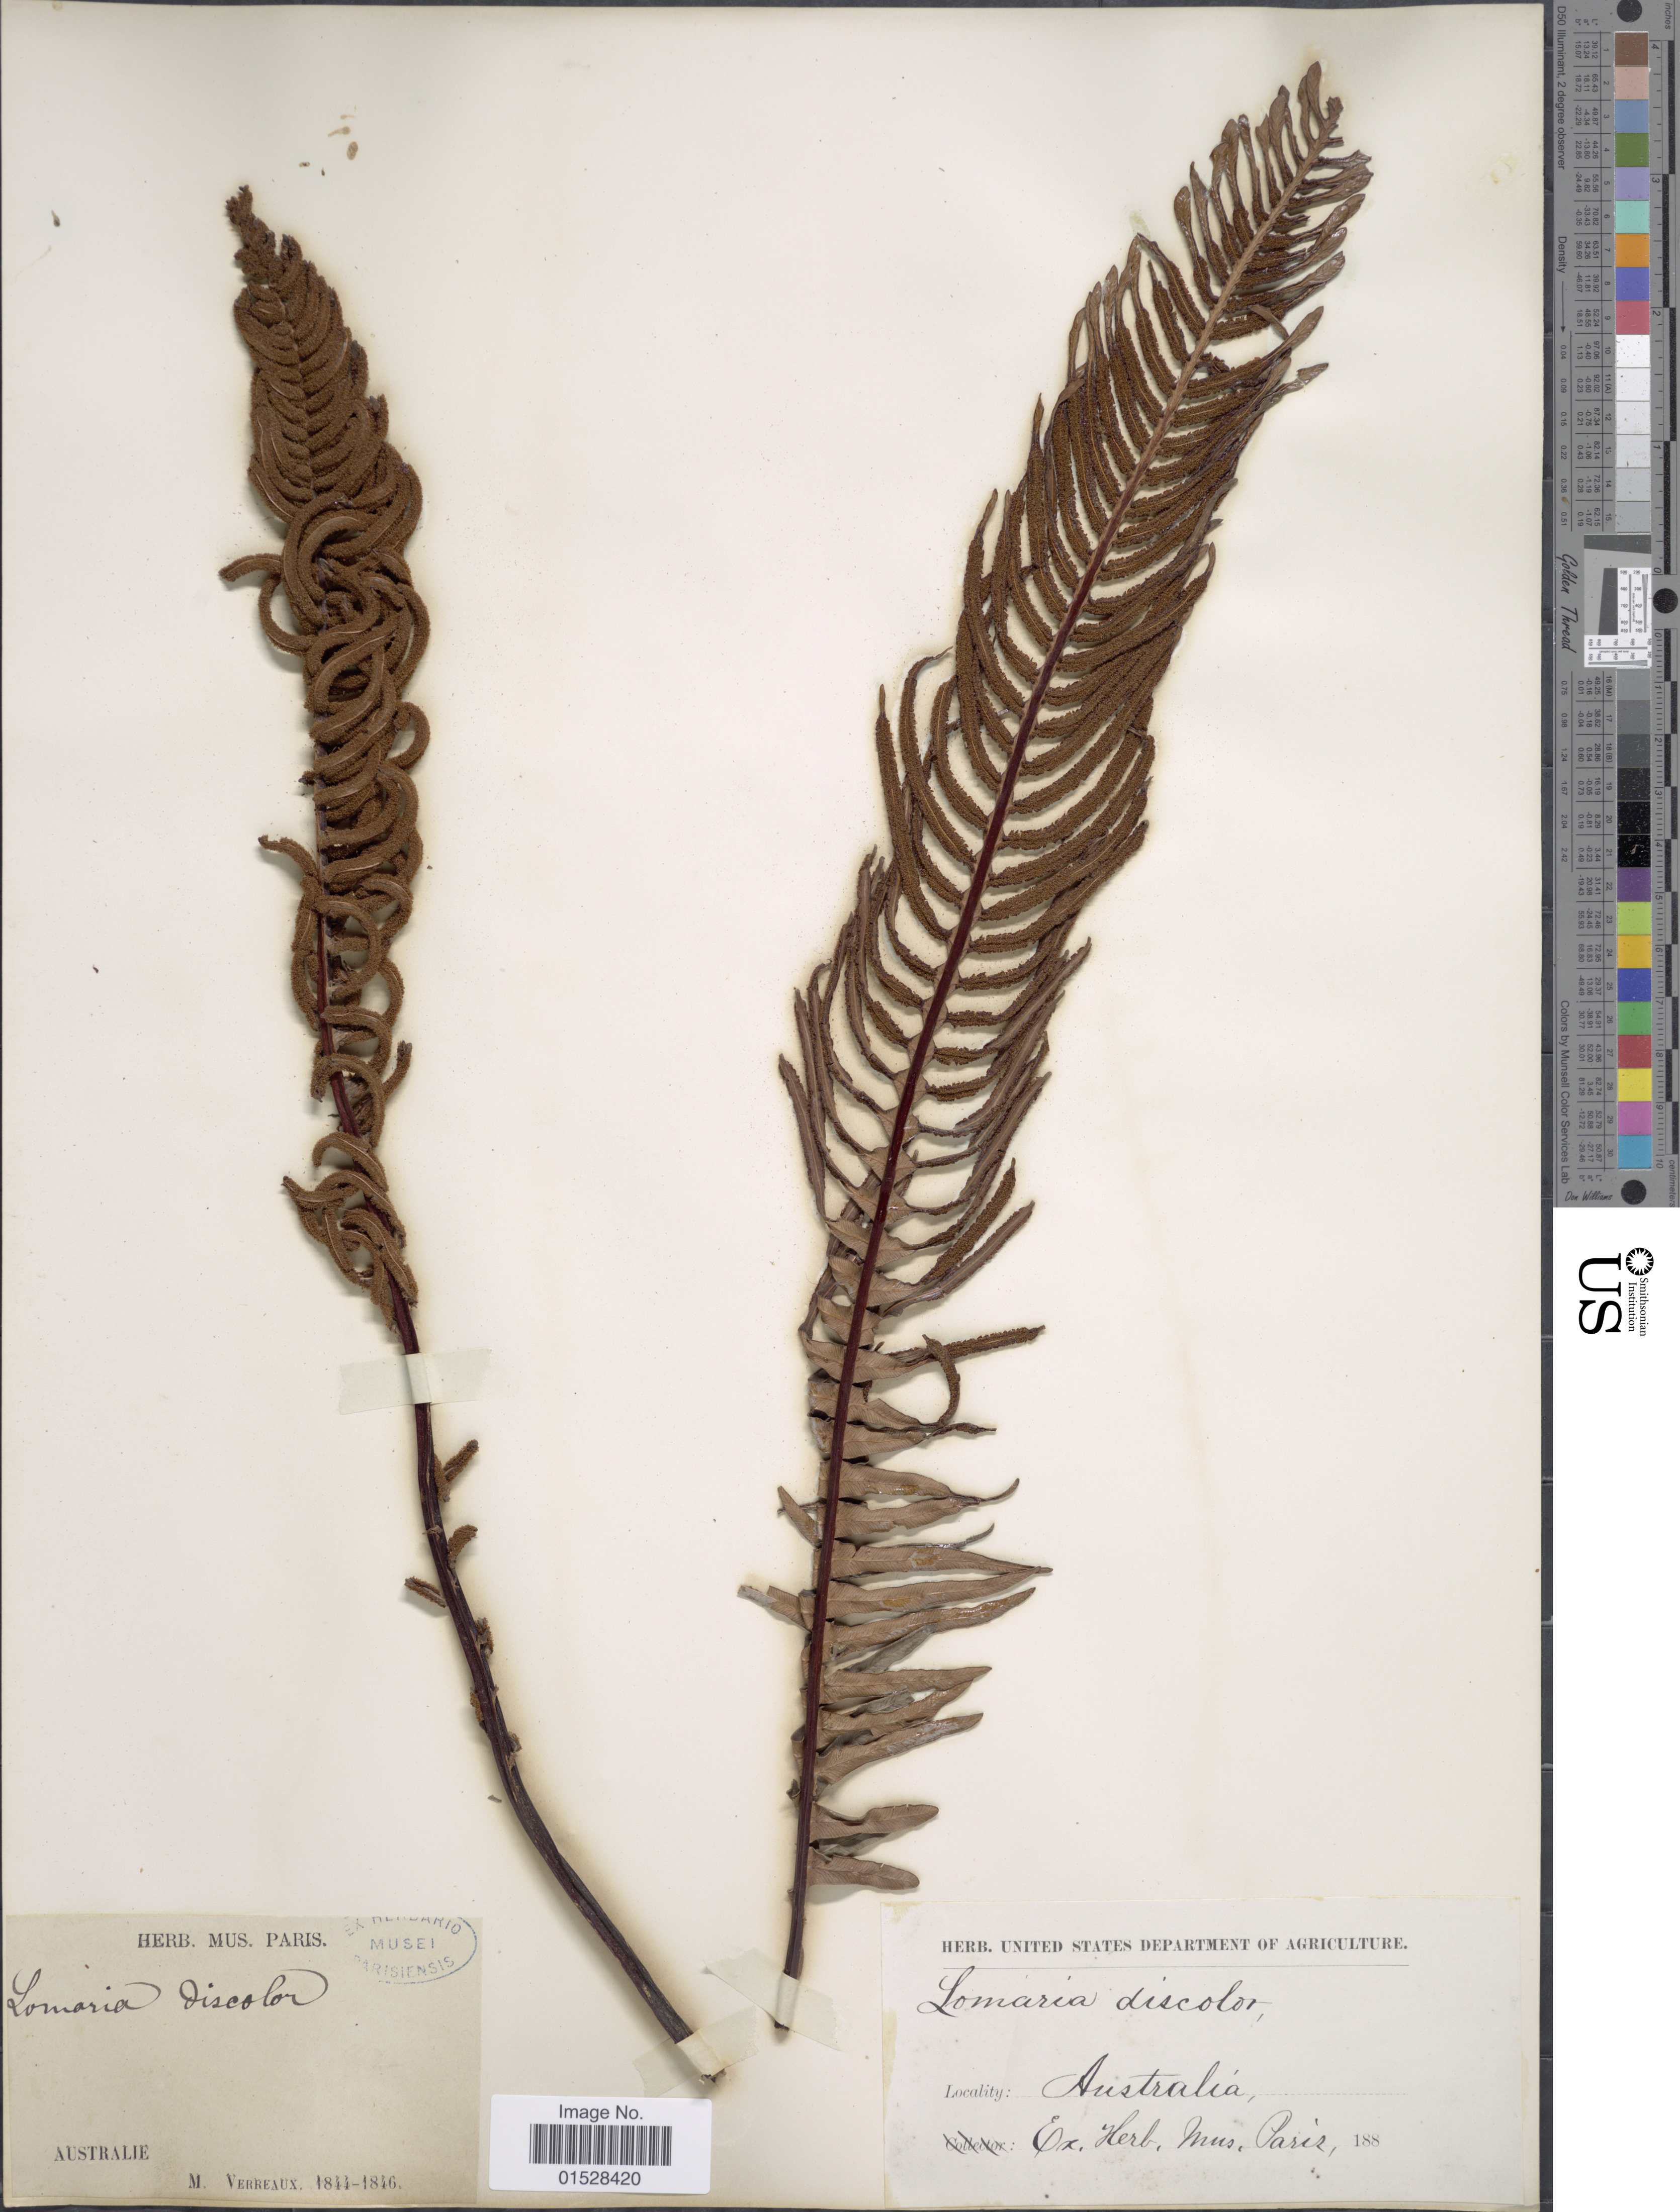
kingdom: Plantae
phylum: Tracheophyta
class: Polypodiopsida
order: Polypodiales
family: Blechnaceae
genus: Blechnum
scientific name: Blechnum nudum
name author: (Labill.) Mett. ex Luerss.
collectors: M. Verreaux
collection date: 1844/1846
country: Australia